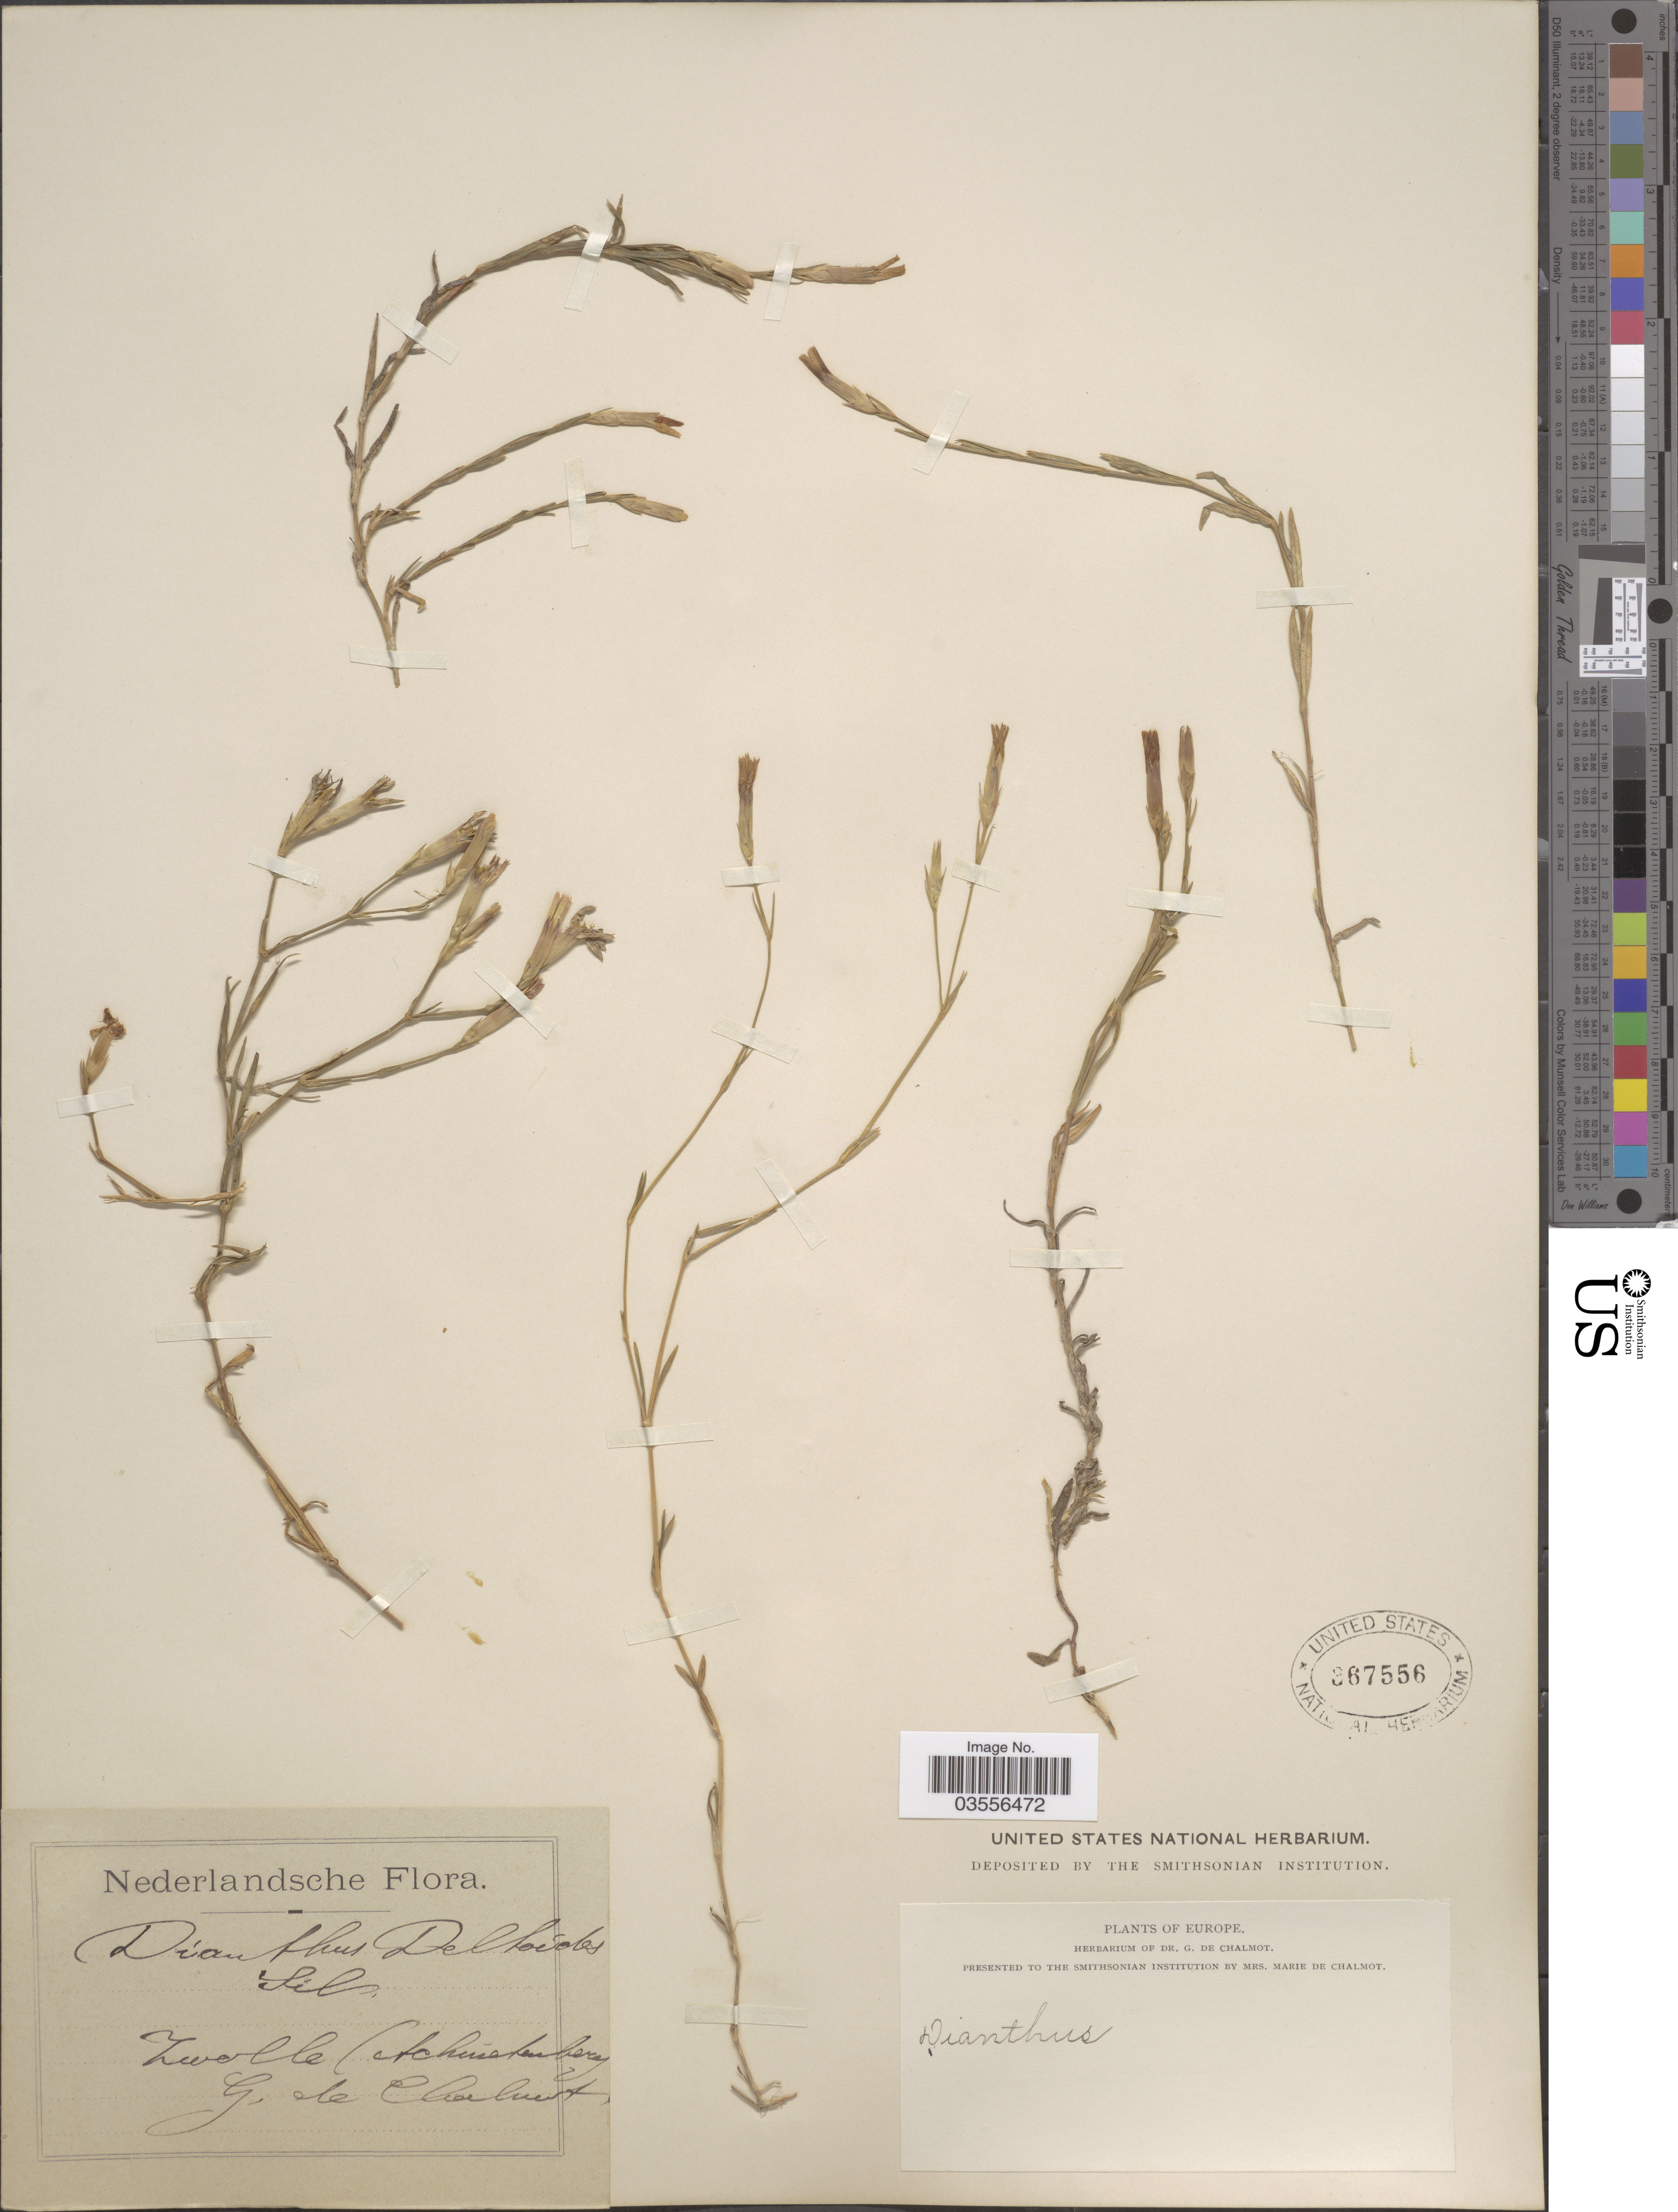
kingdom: Plantae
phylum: Tracheophyta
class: Magnoliopsida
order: Caryophyllales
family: Caryophyllaceae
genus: Dianthus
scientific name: Dianthus deltoides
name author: L.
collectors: G. de Chalmot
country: Netherlands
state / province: Overijssel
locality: Zwolle (Achnietenberg).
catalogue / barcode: US 367556